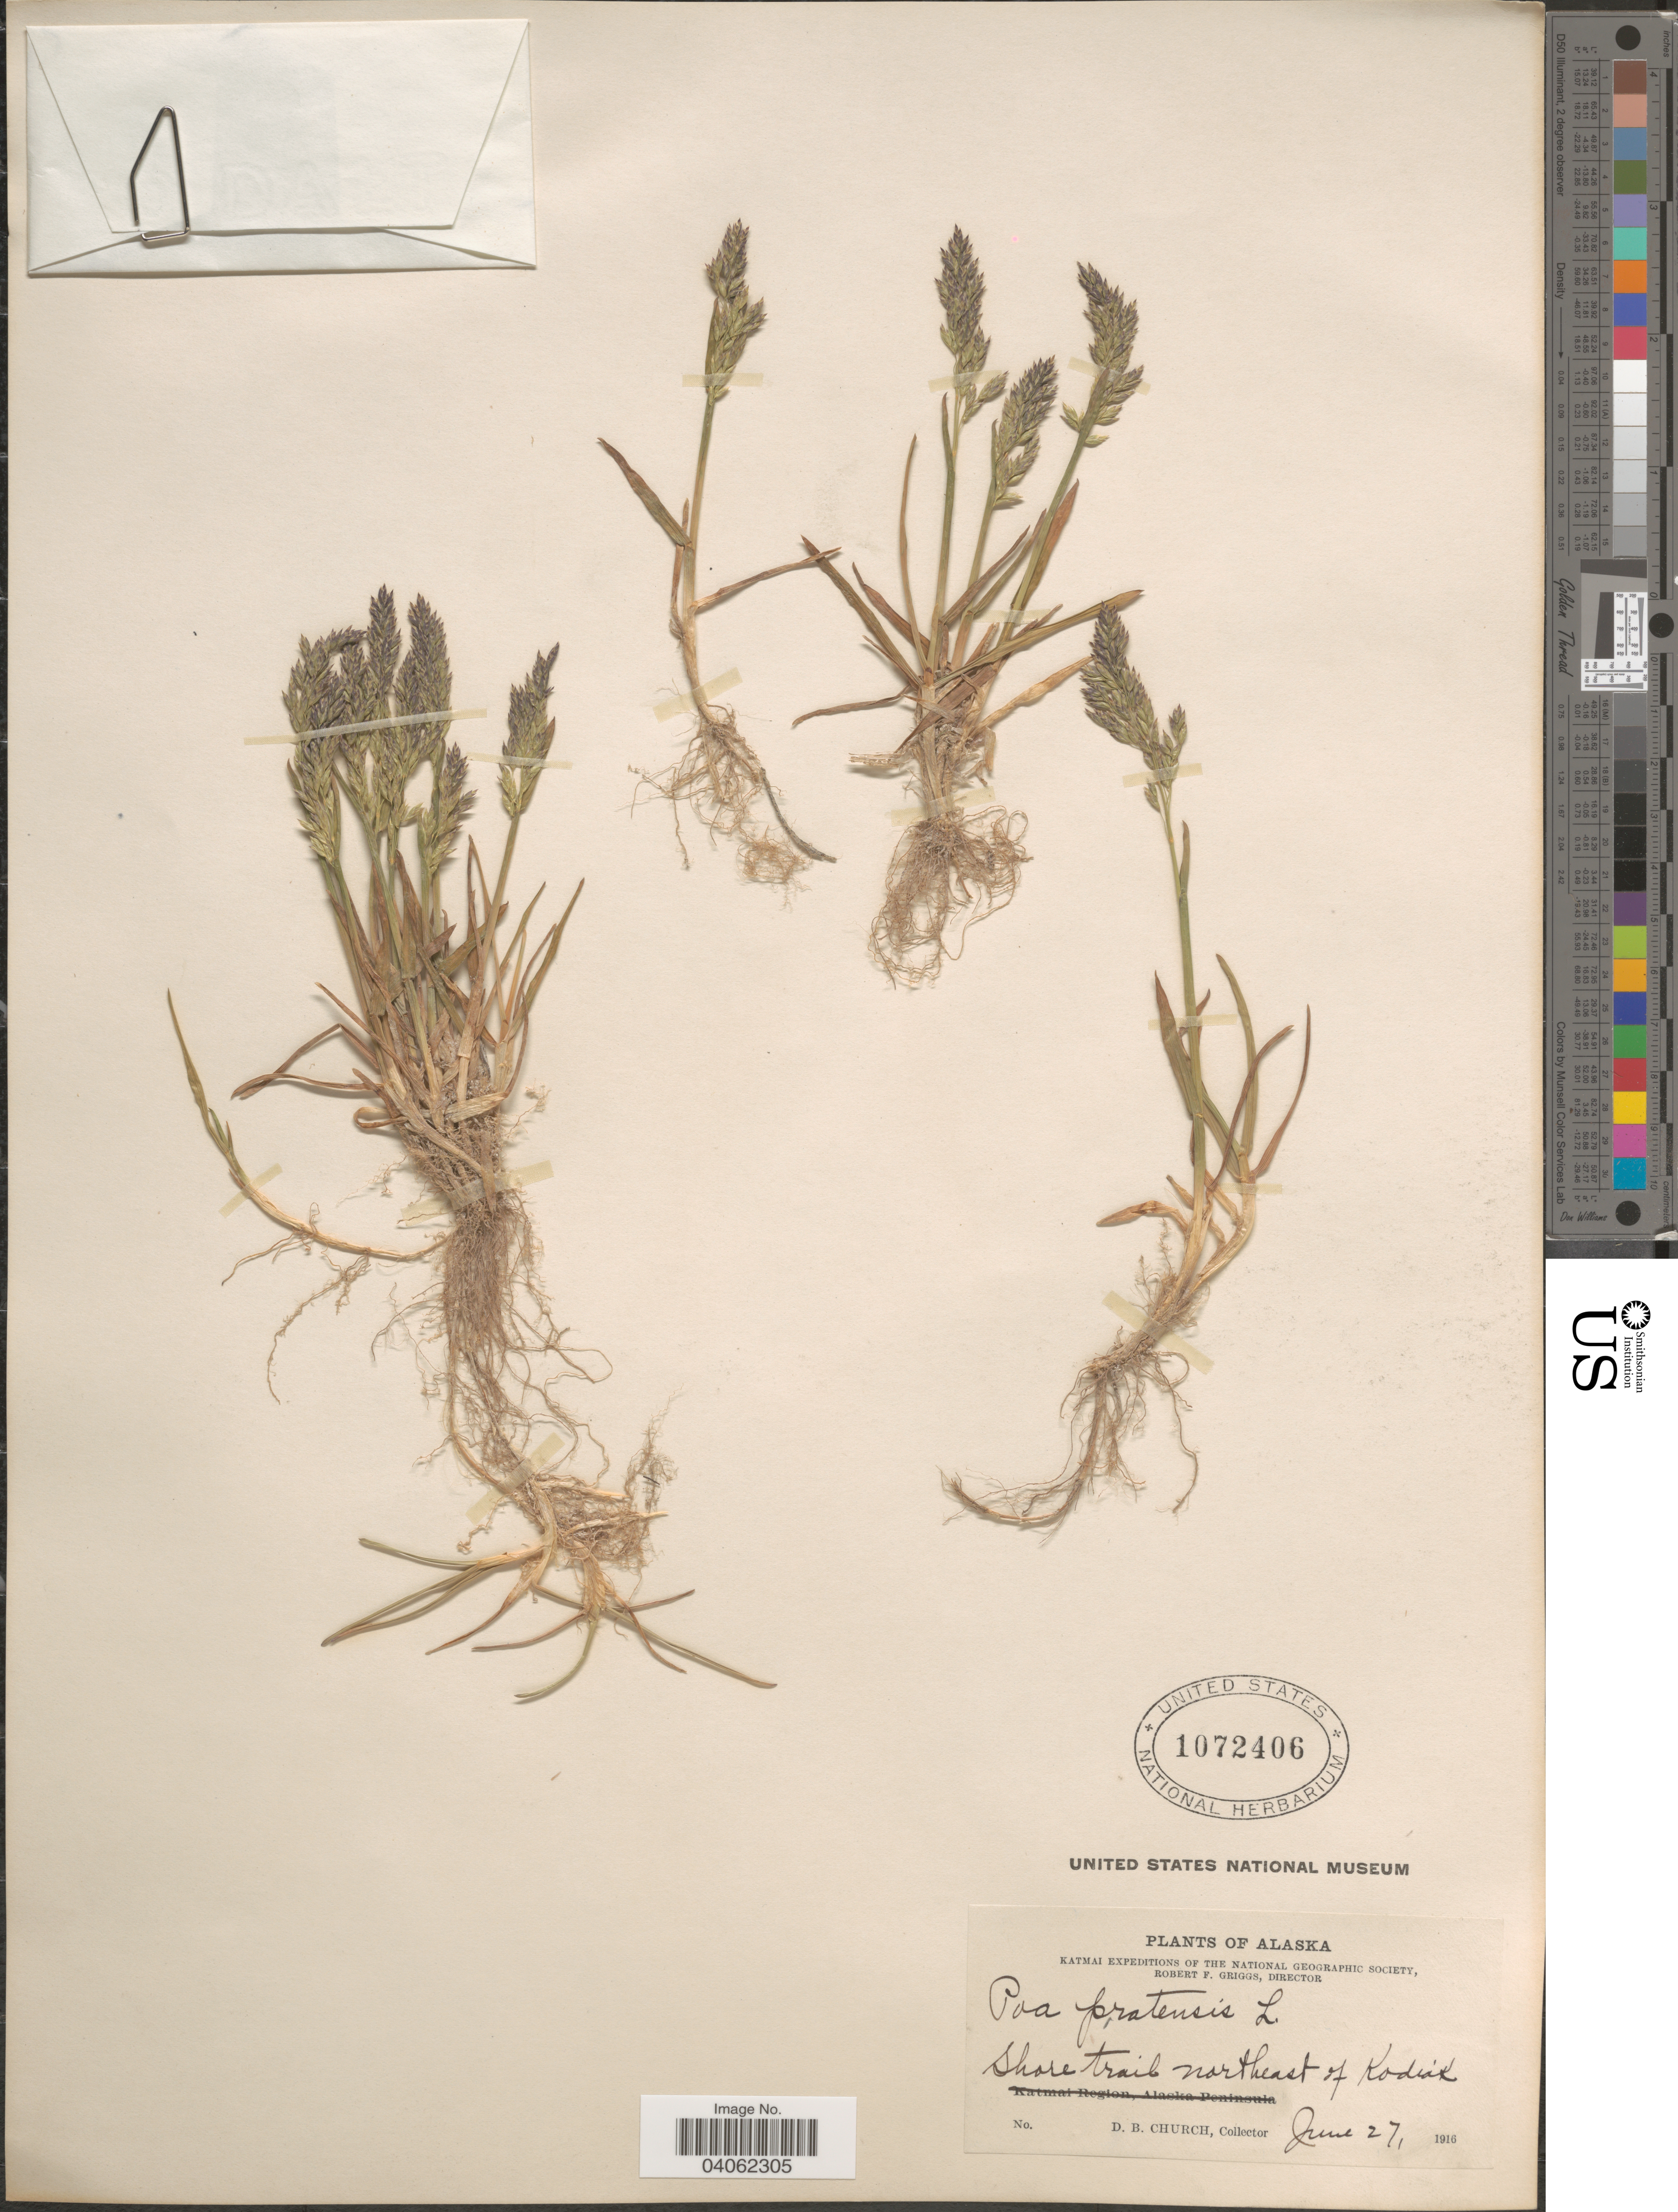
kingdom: Plantae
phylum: Tracheophyta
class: Liliopsida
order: Poales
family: Poaceae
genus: Poa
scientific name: Poa pratensis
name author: L.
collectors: D. Church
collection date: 1916-06-27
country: United States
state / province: Alaska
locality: Shore trail northeast of Kodiak.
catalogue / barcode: US 1072406